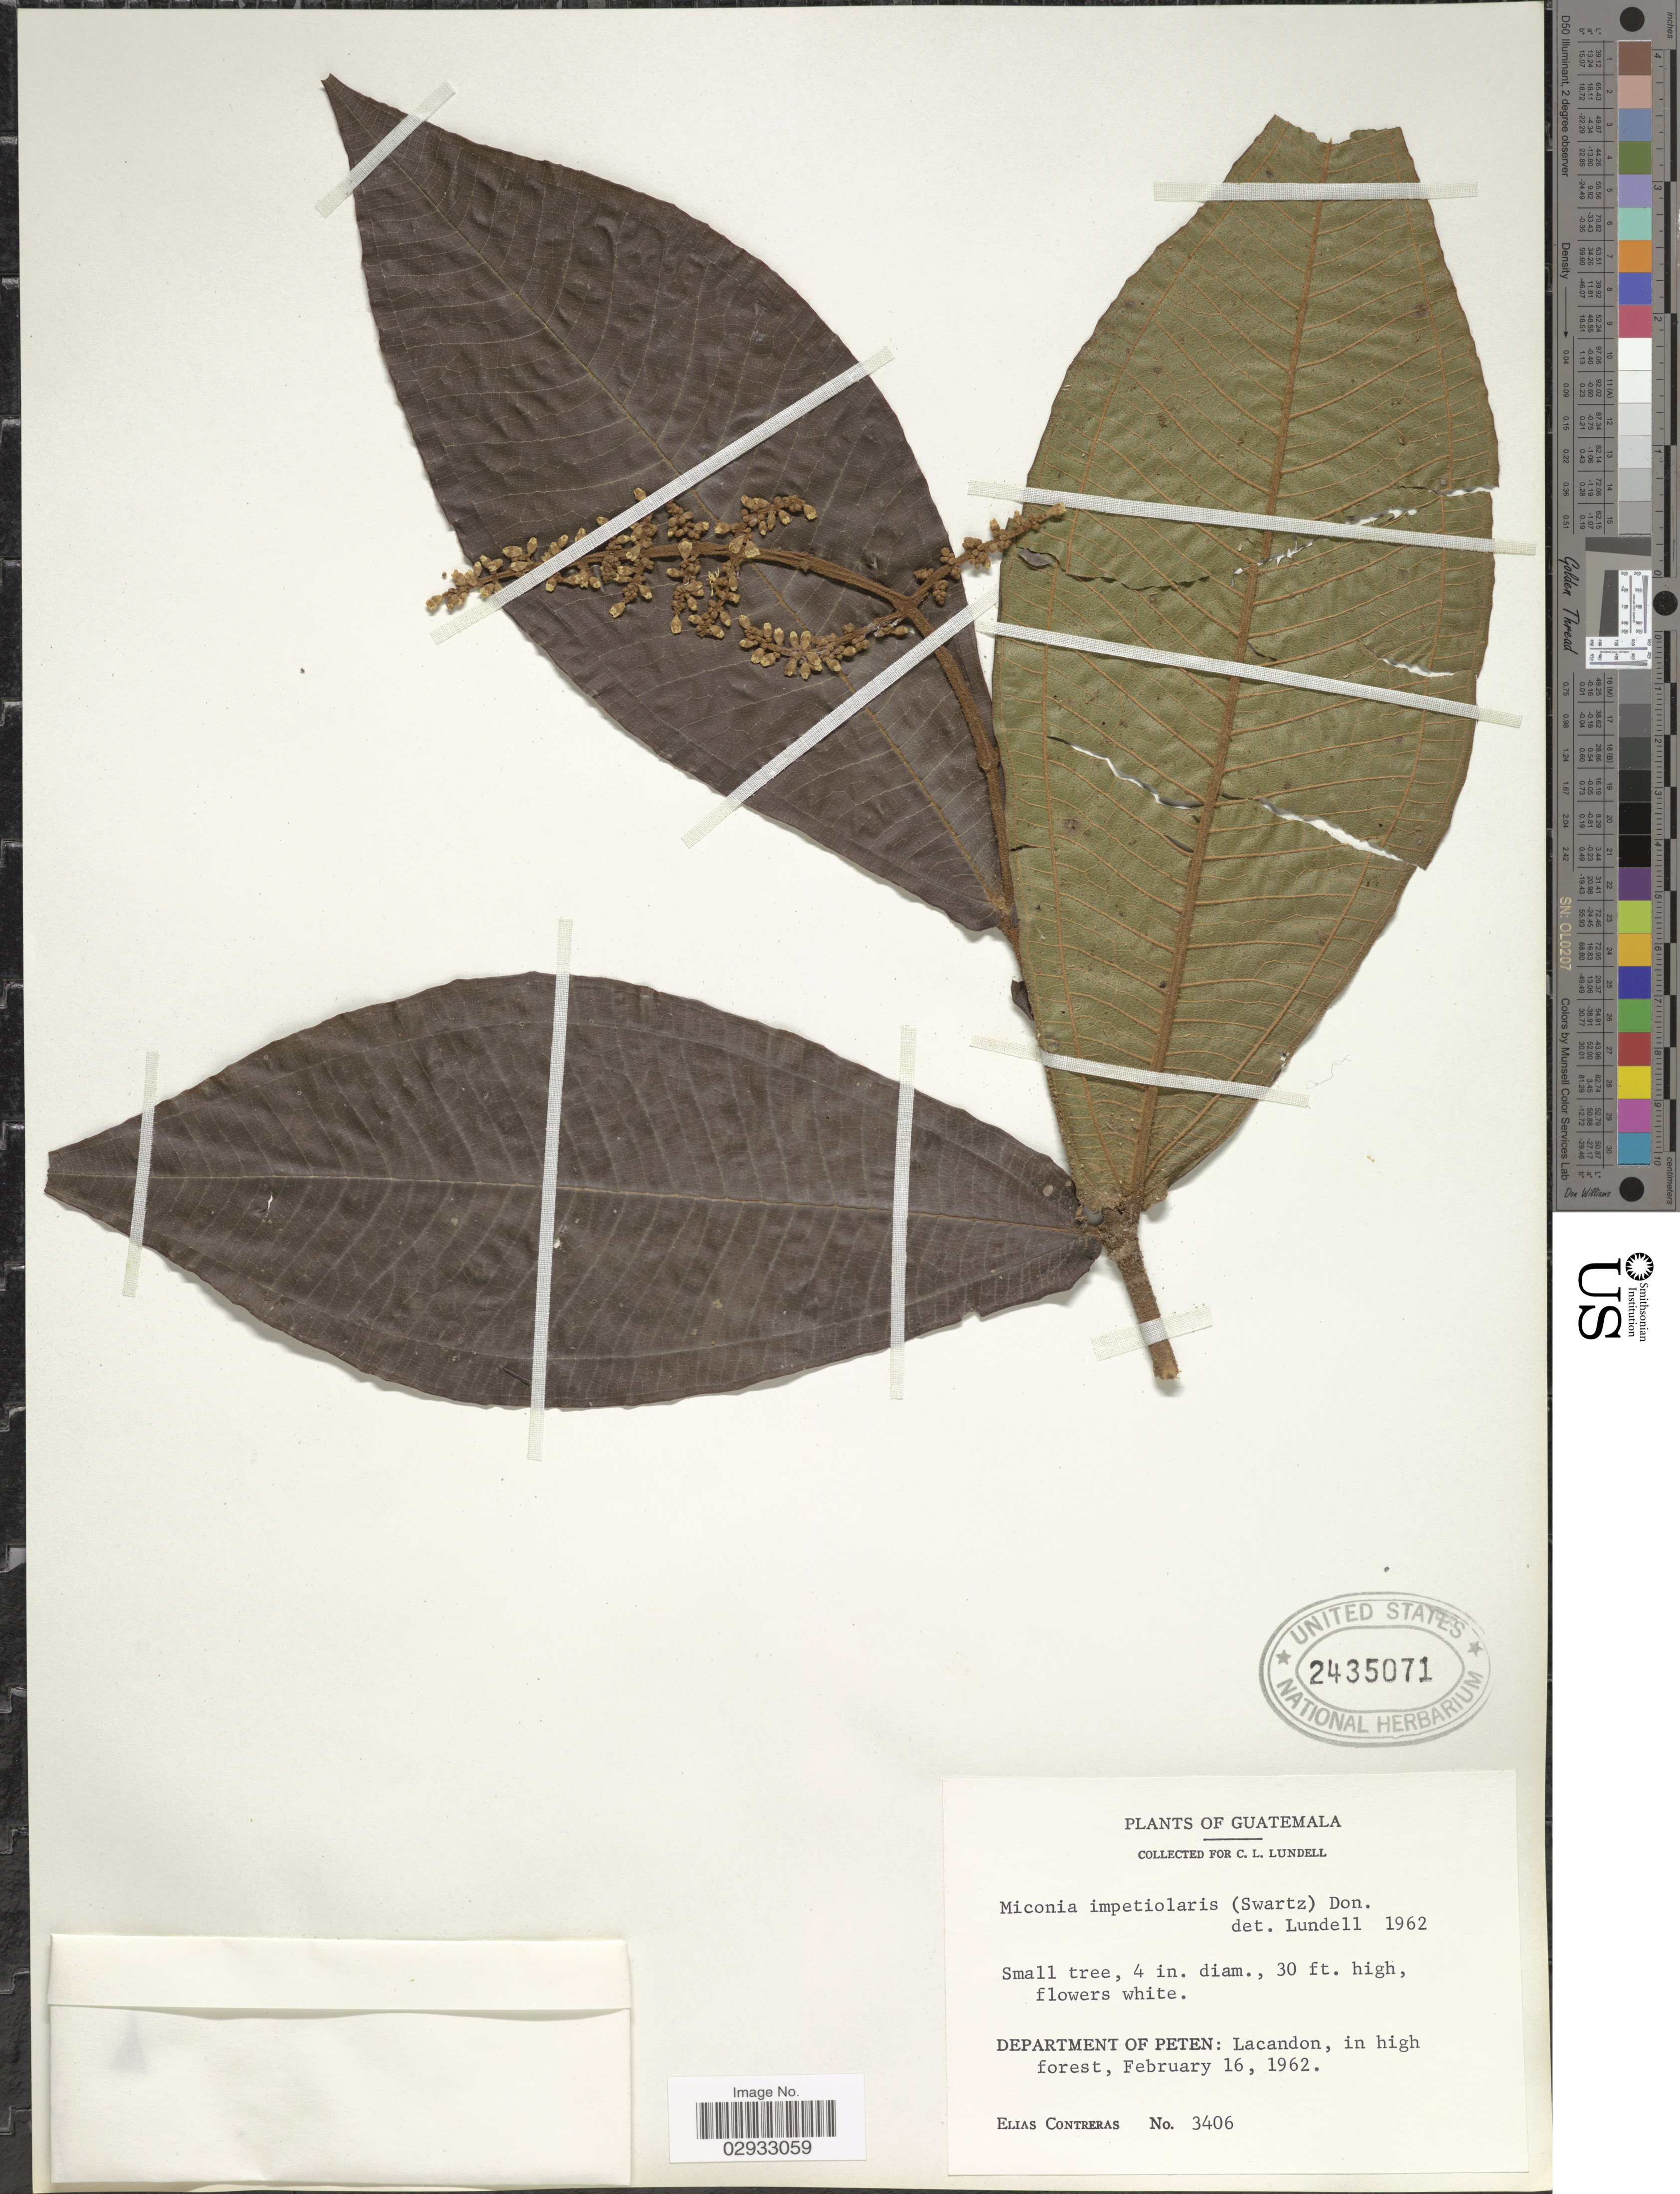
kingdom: Plantae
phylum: Tracheophyta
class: Magnoliopsida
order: Myrtales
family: Melastomataceae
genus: Miconia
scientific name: Miconia impetiolaris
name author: (Sw.) D. Don ex DC.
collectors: E. Contreras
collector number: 3406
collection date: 1962-02-16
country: Guatemala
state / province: El Petén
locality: Department of Peten: Lacandon, in high forest.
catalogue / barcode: US 2435071